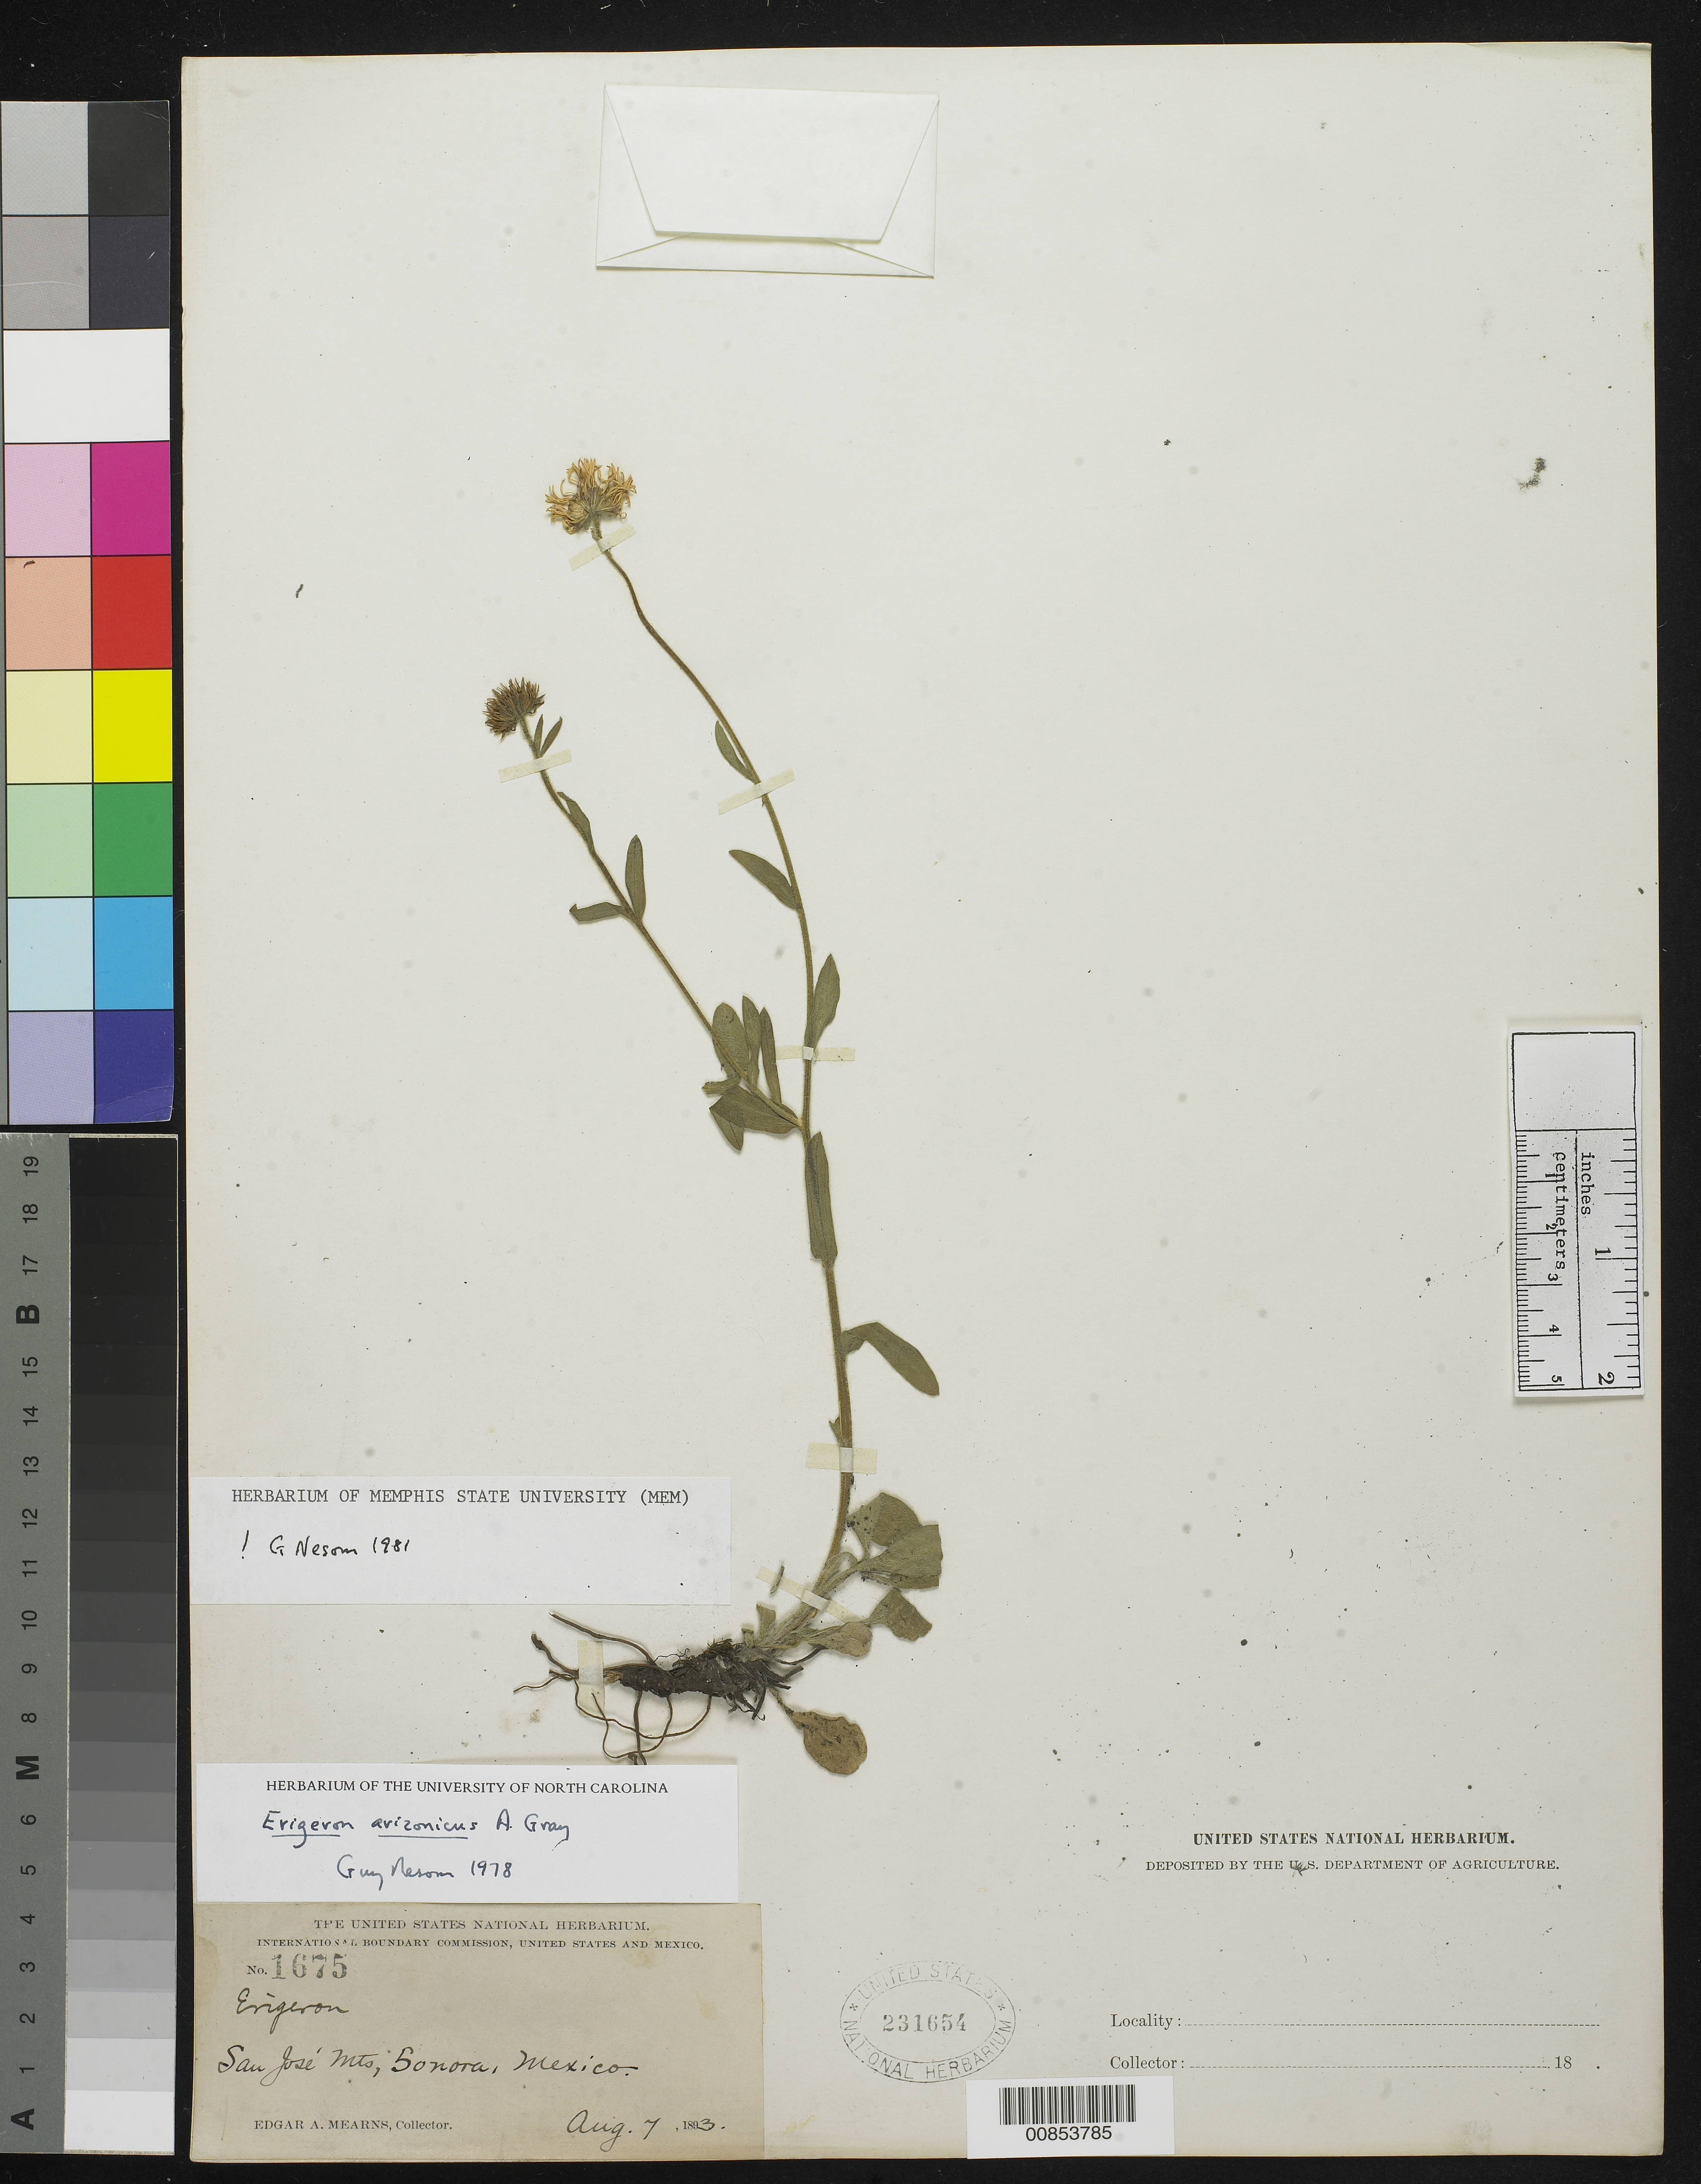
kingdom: Plantae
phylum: Tracheophyta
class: Magnoliopsida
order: Asterales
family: Asteraceae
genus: Erigeron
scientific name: Erigeron arizonicus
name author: A. Gray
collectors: E. A. Mearns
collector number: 1675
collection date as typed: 07 Aug 1893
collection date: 1893-08-07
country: Mexico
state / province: Sonora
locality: San José Mts., Sonora.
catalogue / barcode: US 231654